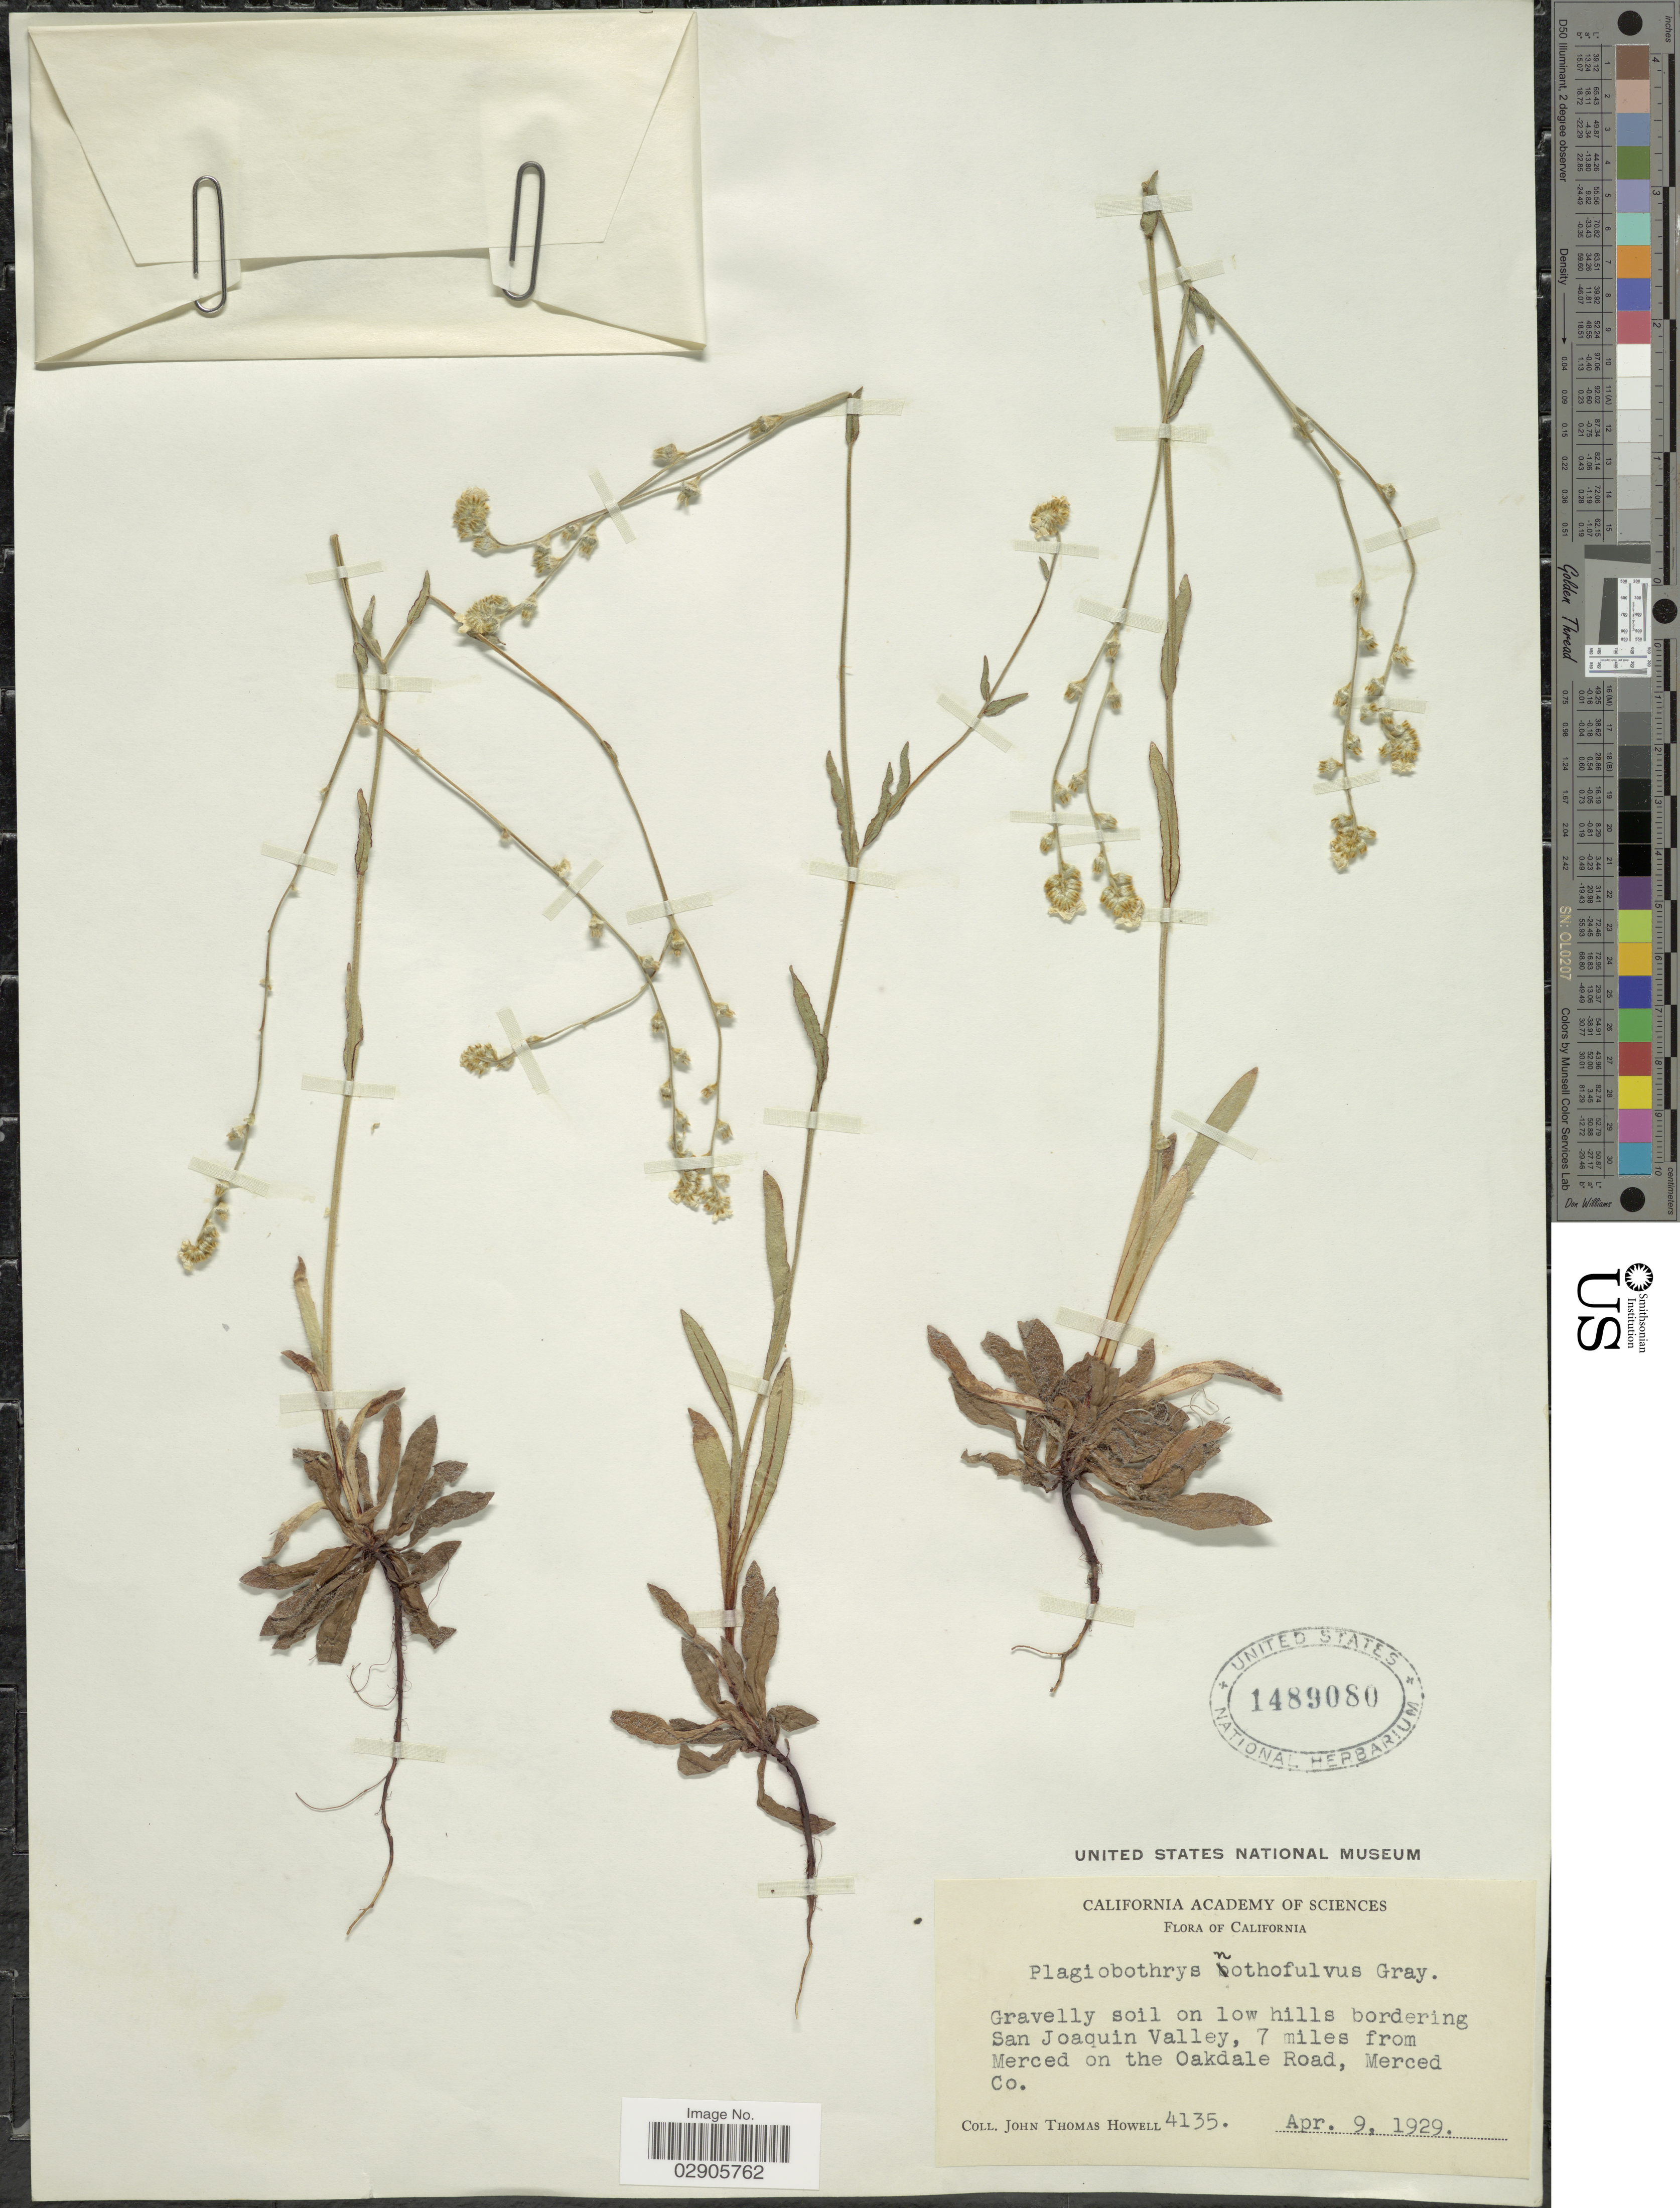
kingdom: Plantae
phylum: Tracheophyta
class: Magnoliopsida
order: Boraginales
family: Boraginaceae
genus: Plagiobothrys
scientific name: Plagiobothrys nothofulvus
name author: (A. Gray) A. Gray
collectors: J. T. Howell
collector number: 4135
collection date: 1929-04-09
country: United States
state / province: California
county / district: Merced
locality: Gravelly soil on low hills bordering San Joaquin Valley, 7 miles from Merced on the Oakdale Road, Merced Co.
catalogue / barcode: US 1489080